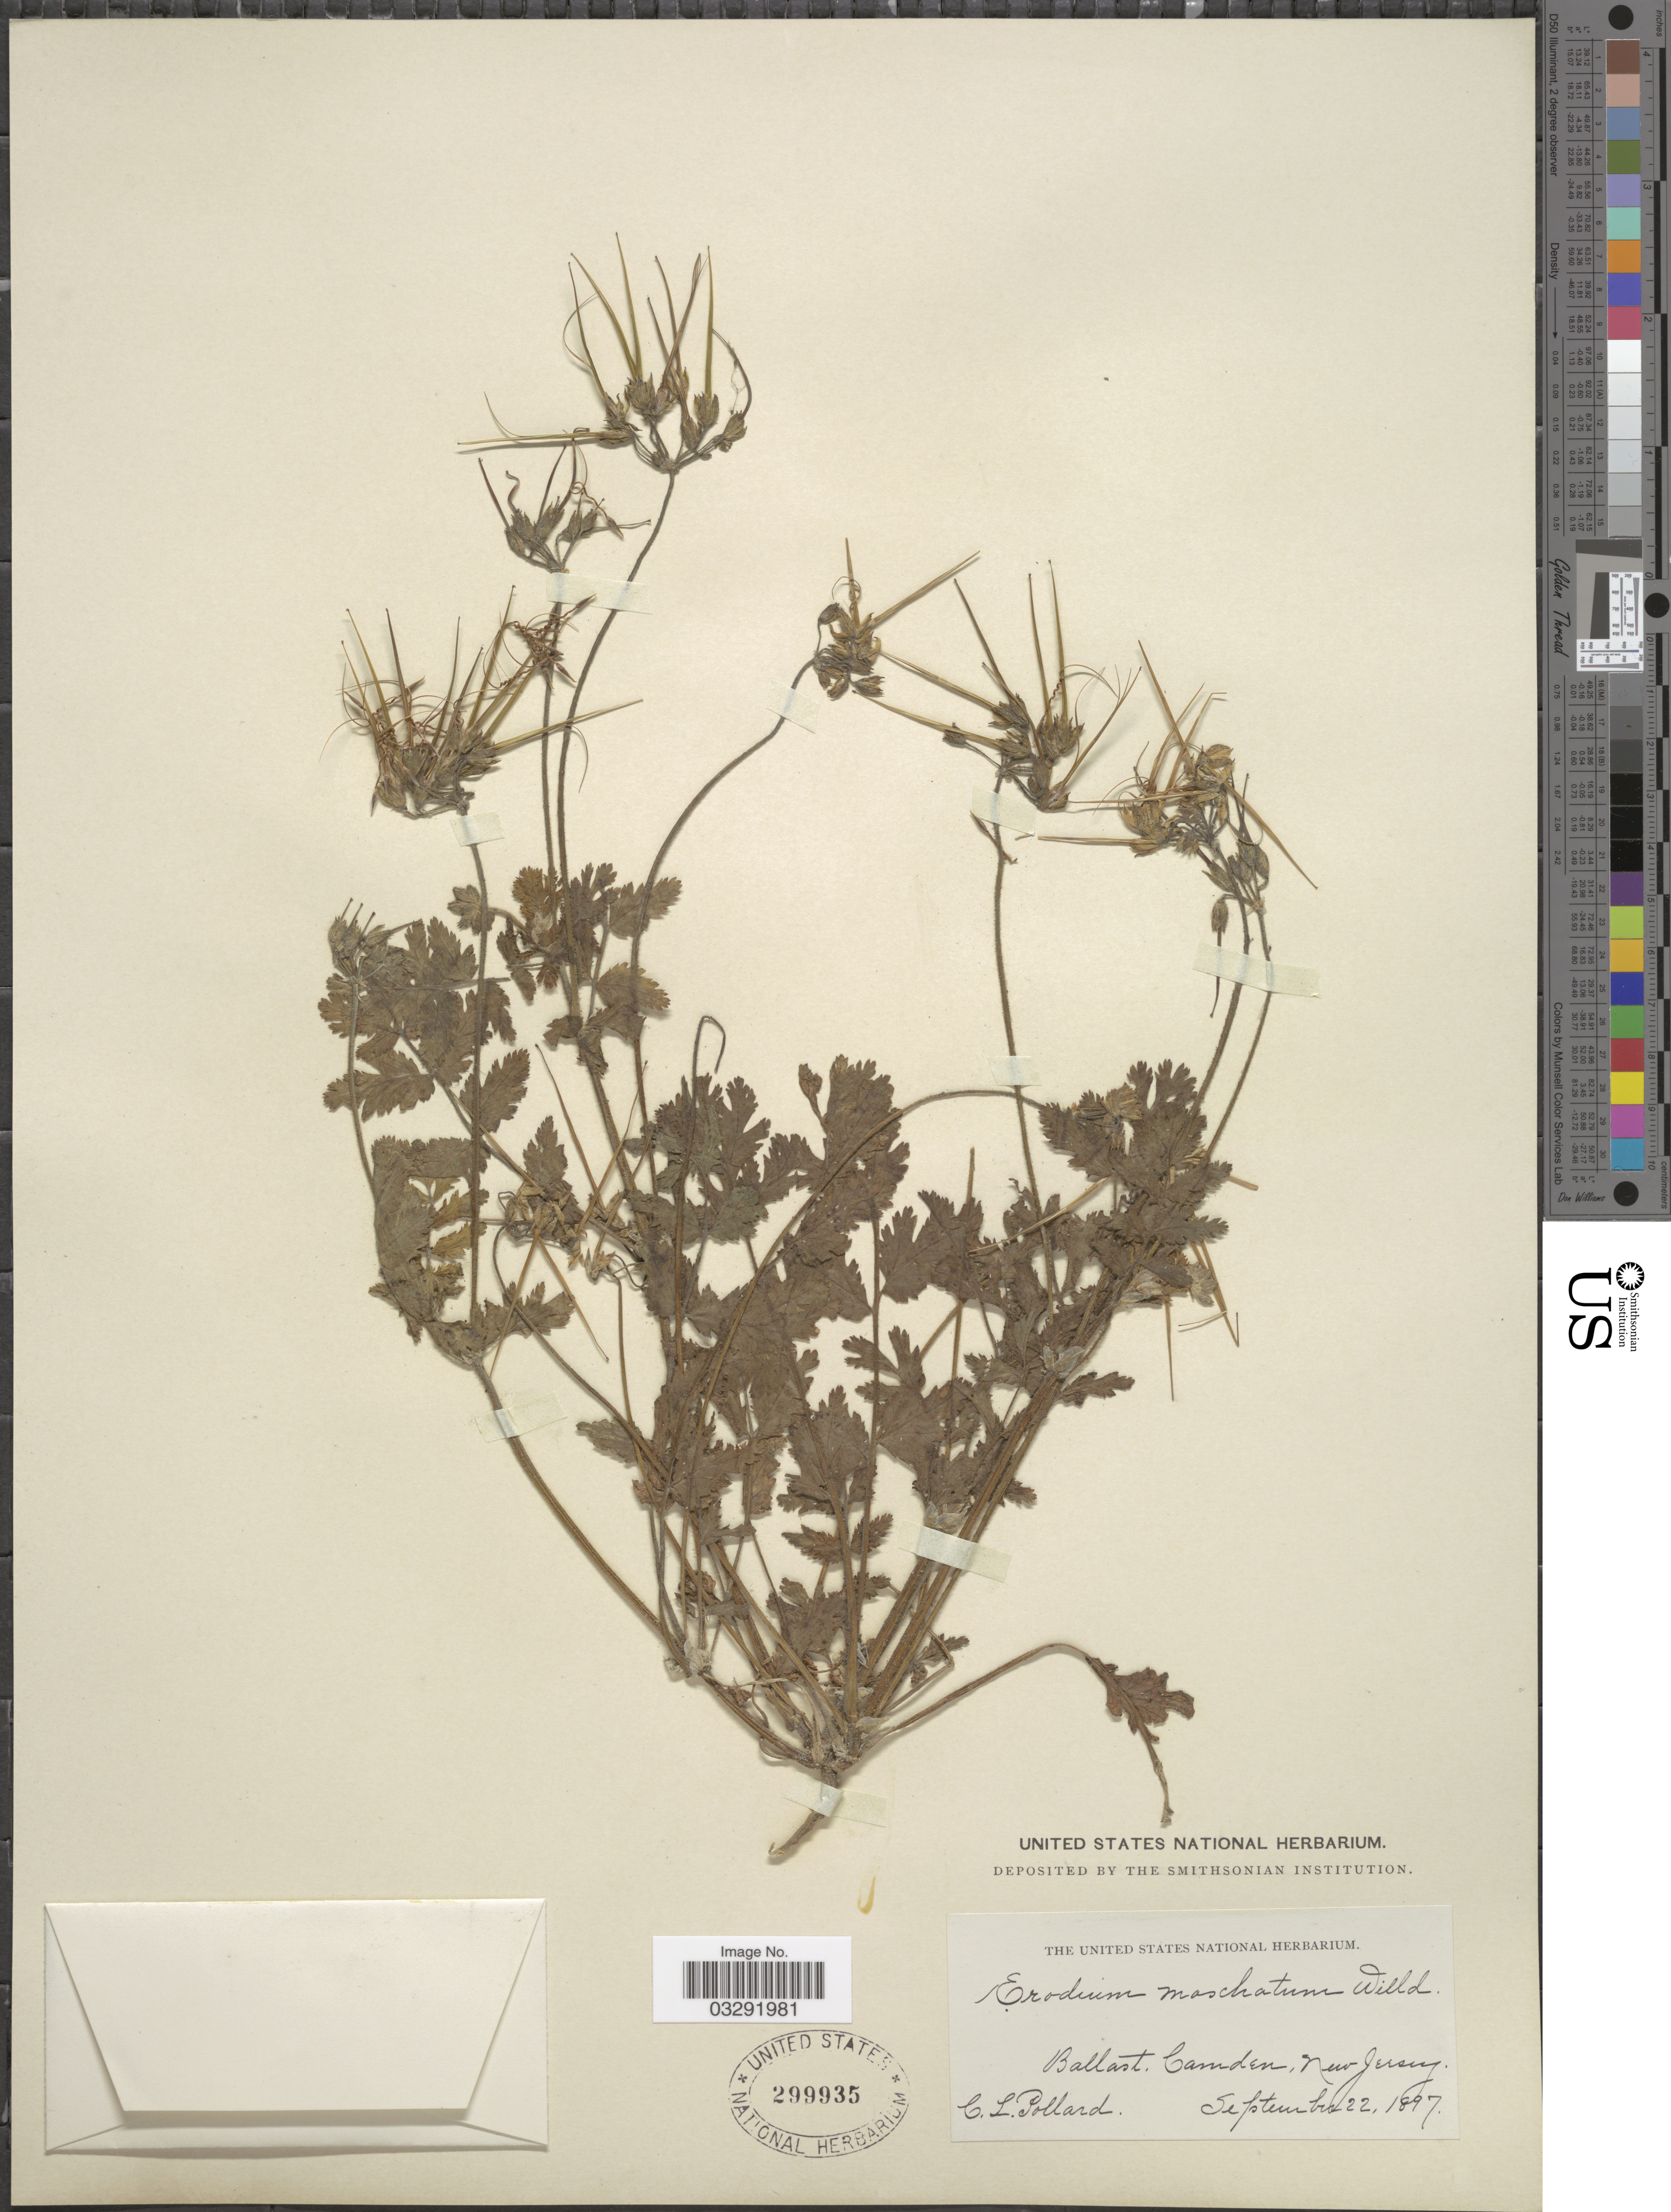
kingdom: Plantae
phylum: Tracheophyta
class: Magnoliopsida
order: Geraniales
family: Geraniaceae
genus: Erodium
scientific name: Erodium moschatum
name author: (L.) L'Hér. ex Aiton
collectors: C. L. Pollard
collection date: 1897-09-22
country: United States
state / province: New Jersey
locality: Ballast. Camden.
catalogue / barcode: US 299935